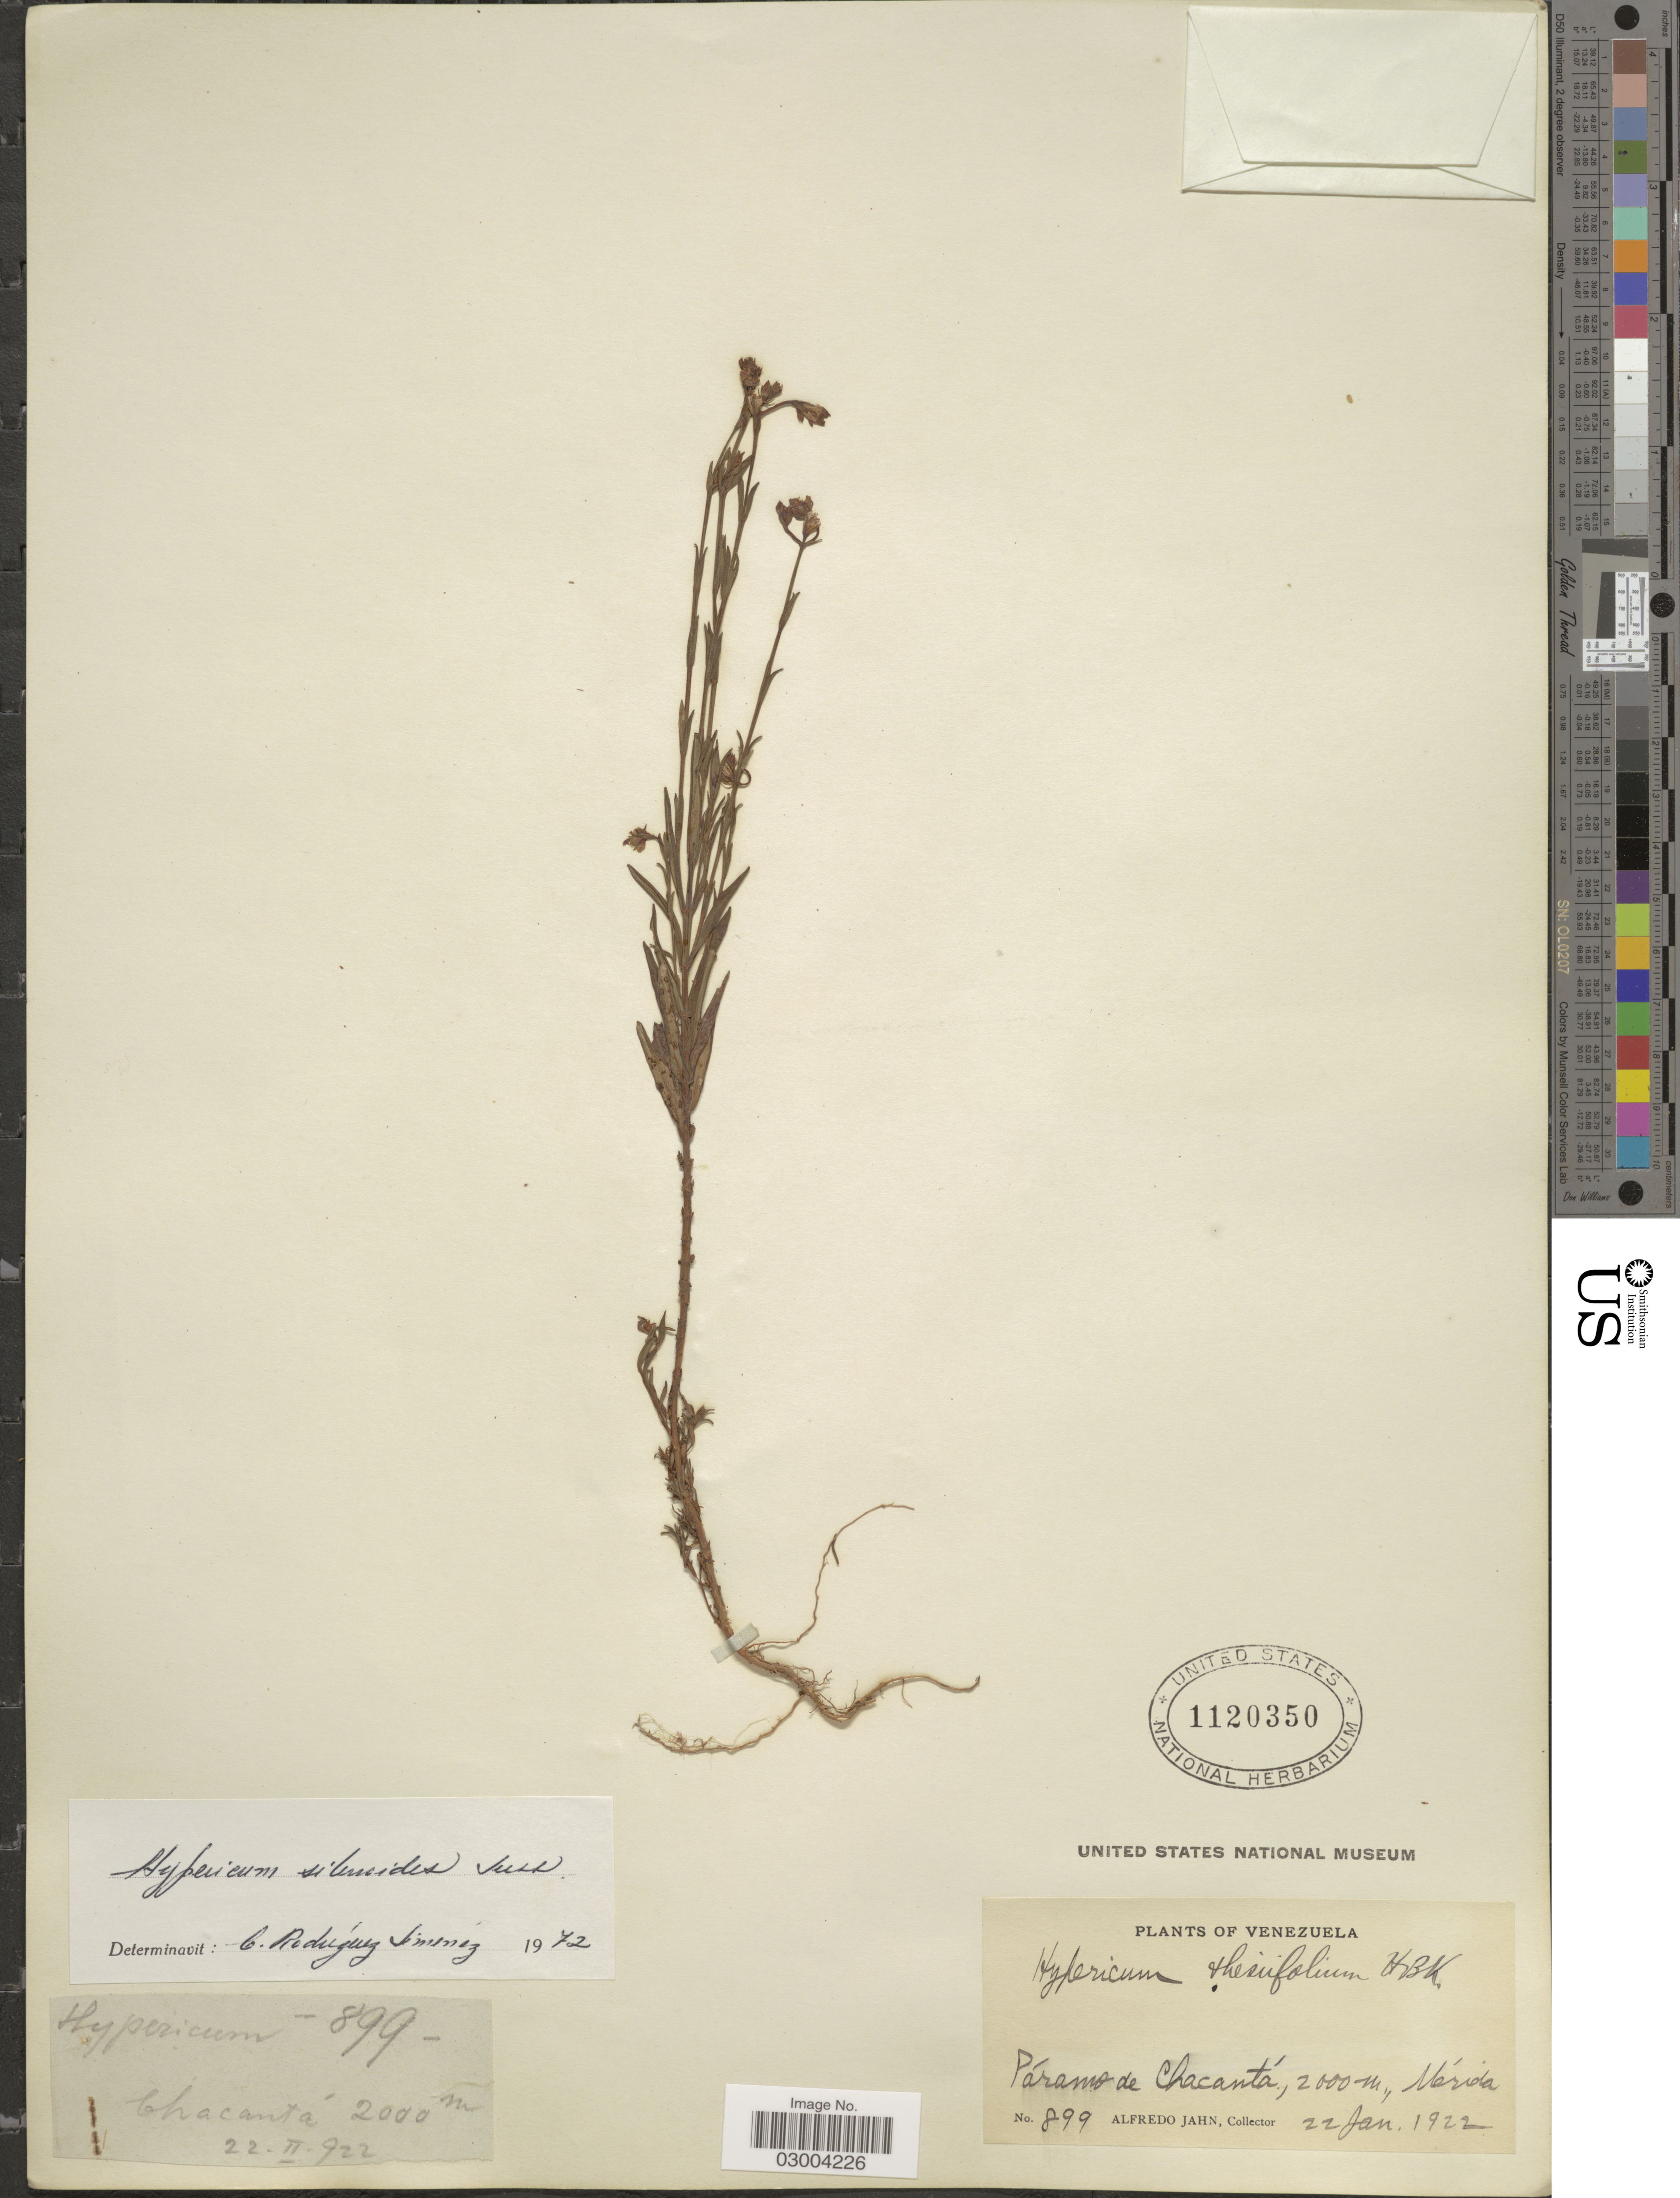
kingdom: Plantae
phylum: Tracheophyta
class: Magnoliopsida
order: Malpighiales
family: Hypericaceae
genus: Hypericum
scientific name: Hypericum silenoides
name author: Juss.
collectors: A. Jahn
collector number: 899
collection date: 1922-01-22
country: Venezuela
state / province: Mérida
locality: Páramo de Chacantá.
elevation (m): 2000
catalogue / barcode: US 1120350